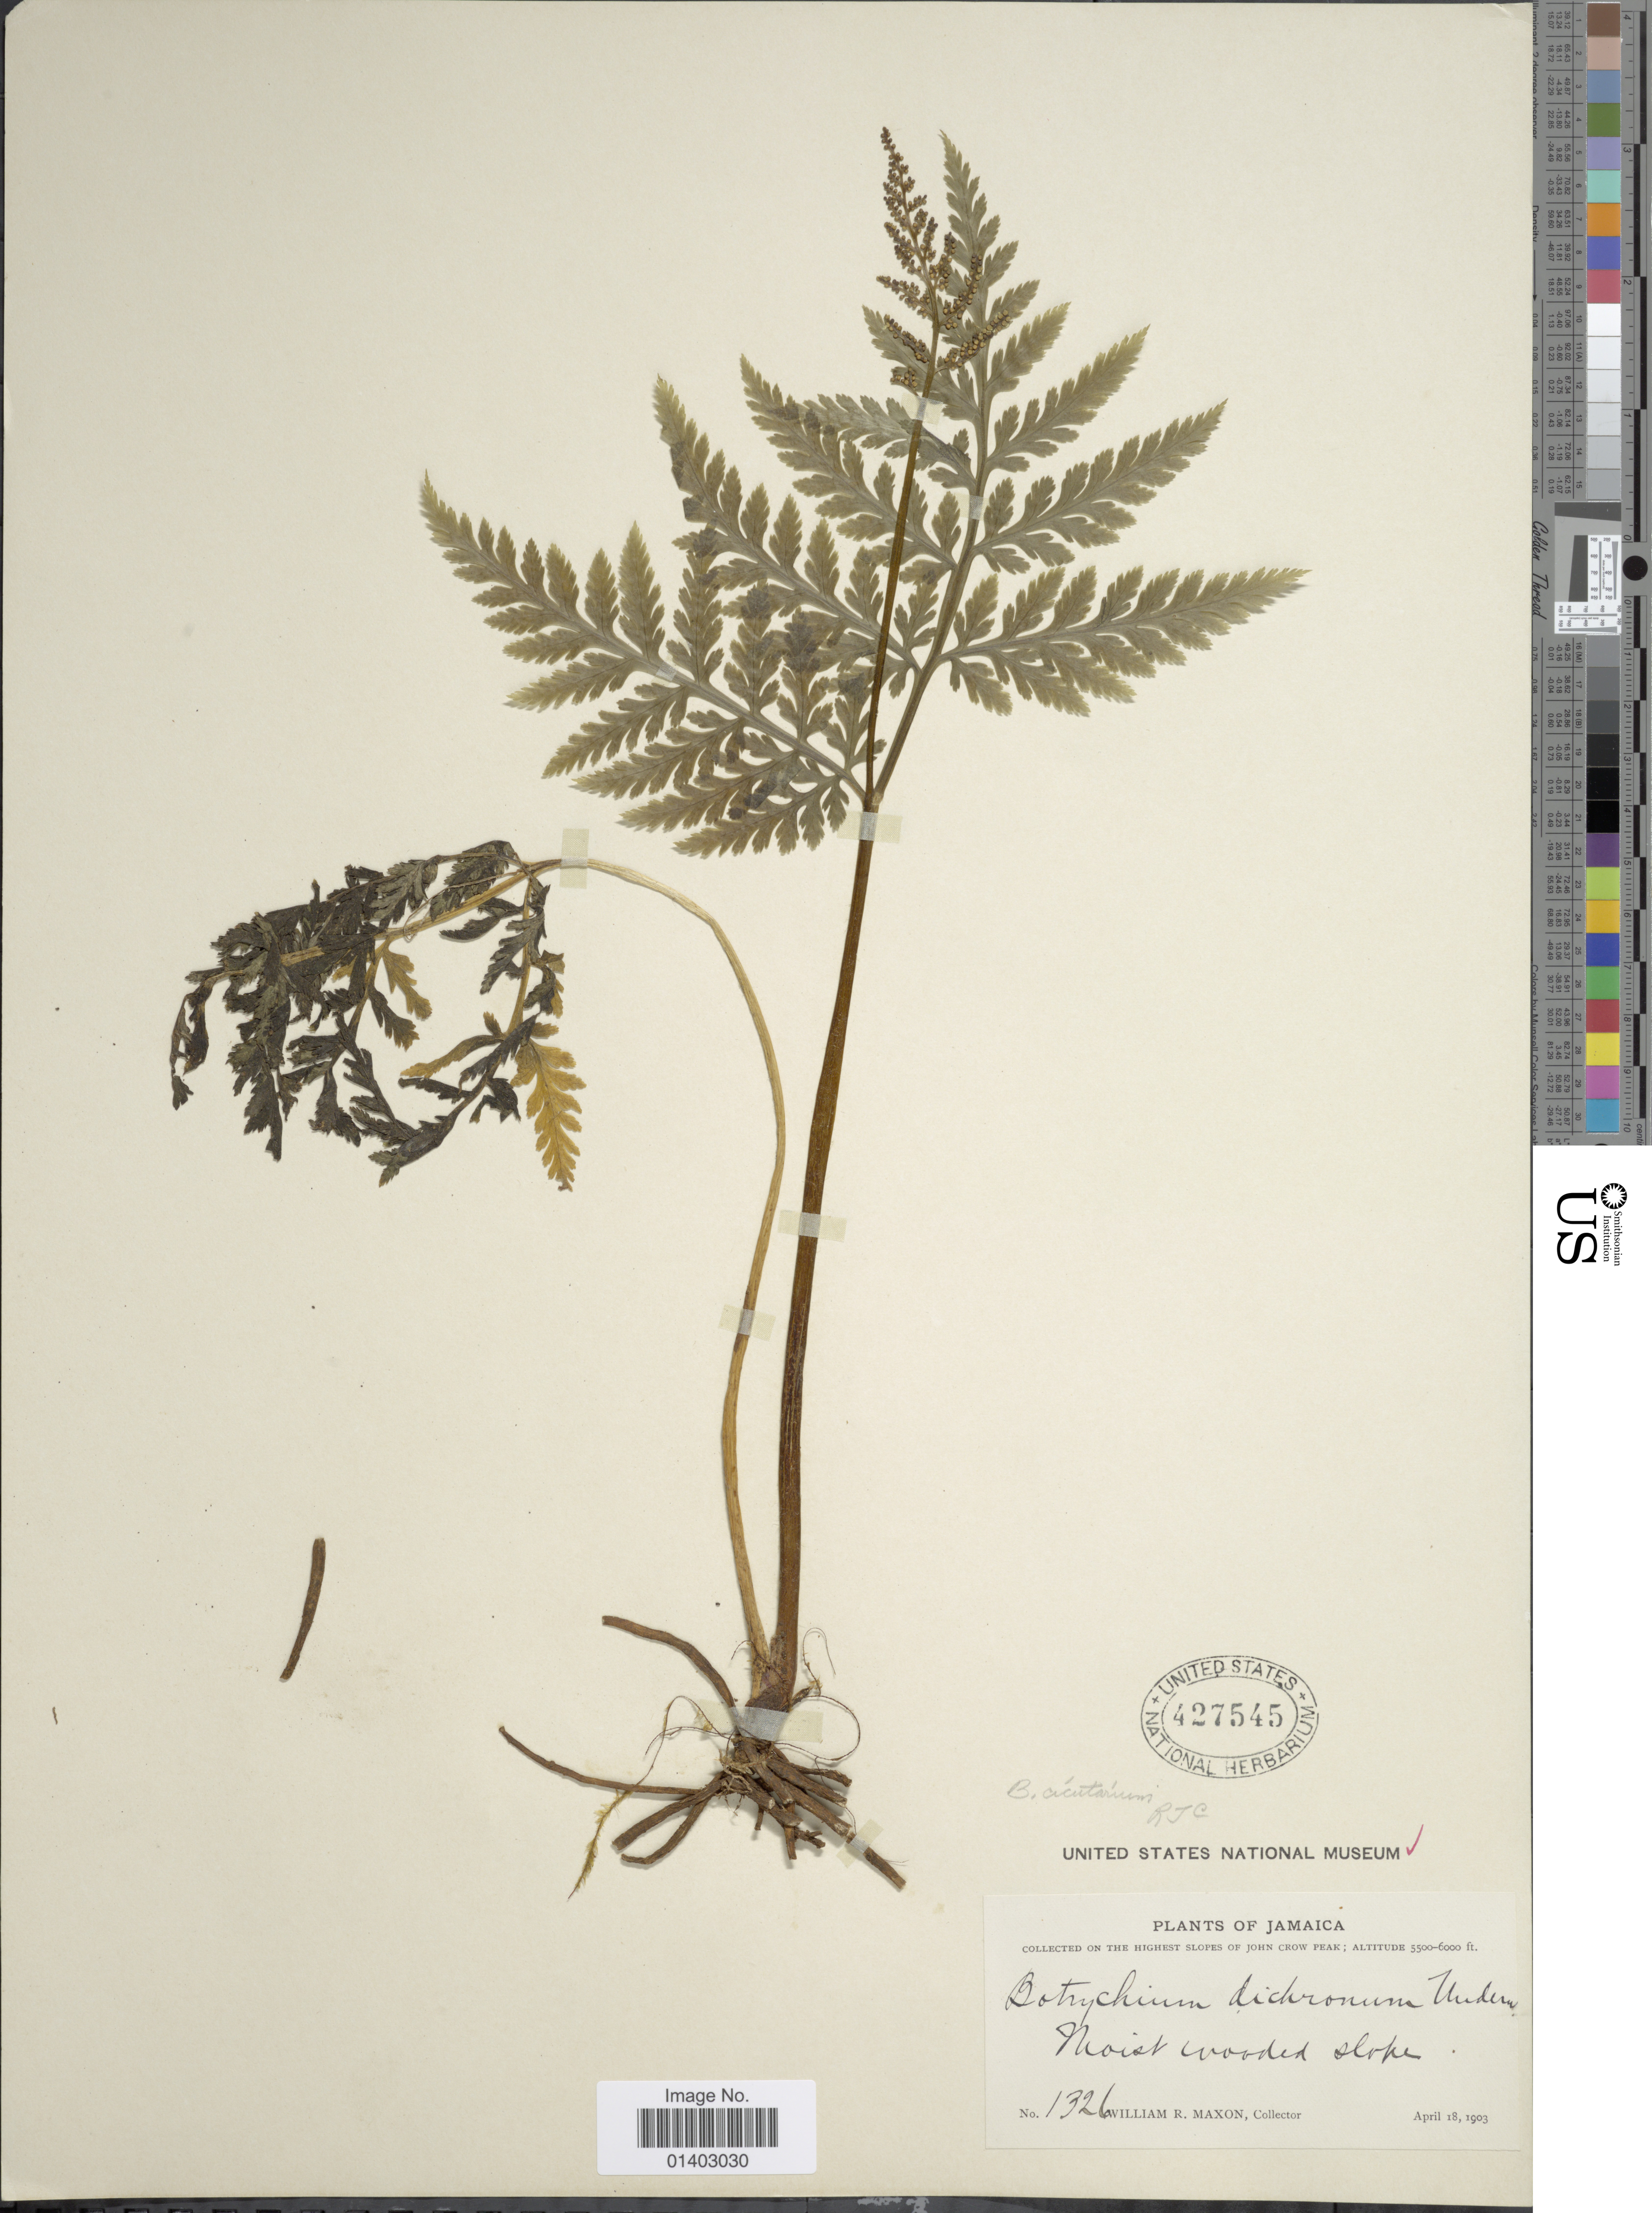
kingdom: Plantae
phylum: Tracheophyta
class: Polypodiopsida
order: Ophioglossales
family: Ophioglossaceae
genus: Botrychium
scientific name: Botrychium virginianum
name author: (L.) Sw.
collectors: W. R. Maxon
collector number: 1326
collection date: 1903-04-18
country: Jamaica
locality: On the highest slopes of John Crow Peak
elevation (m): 1676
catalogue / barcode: US 427545